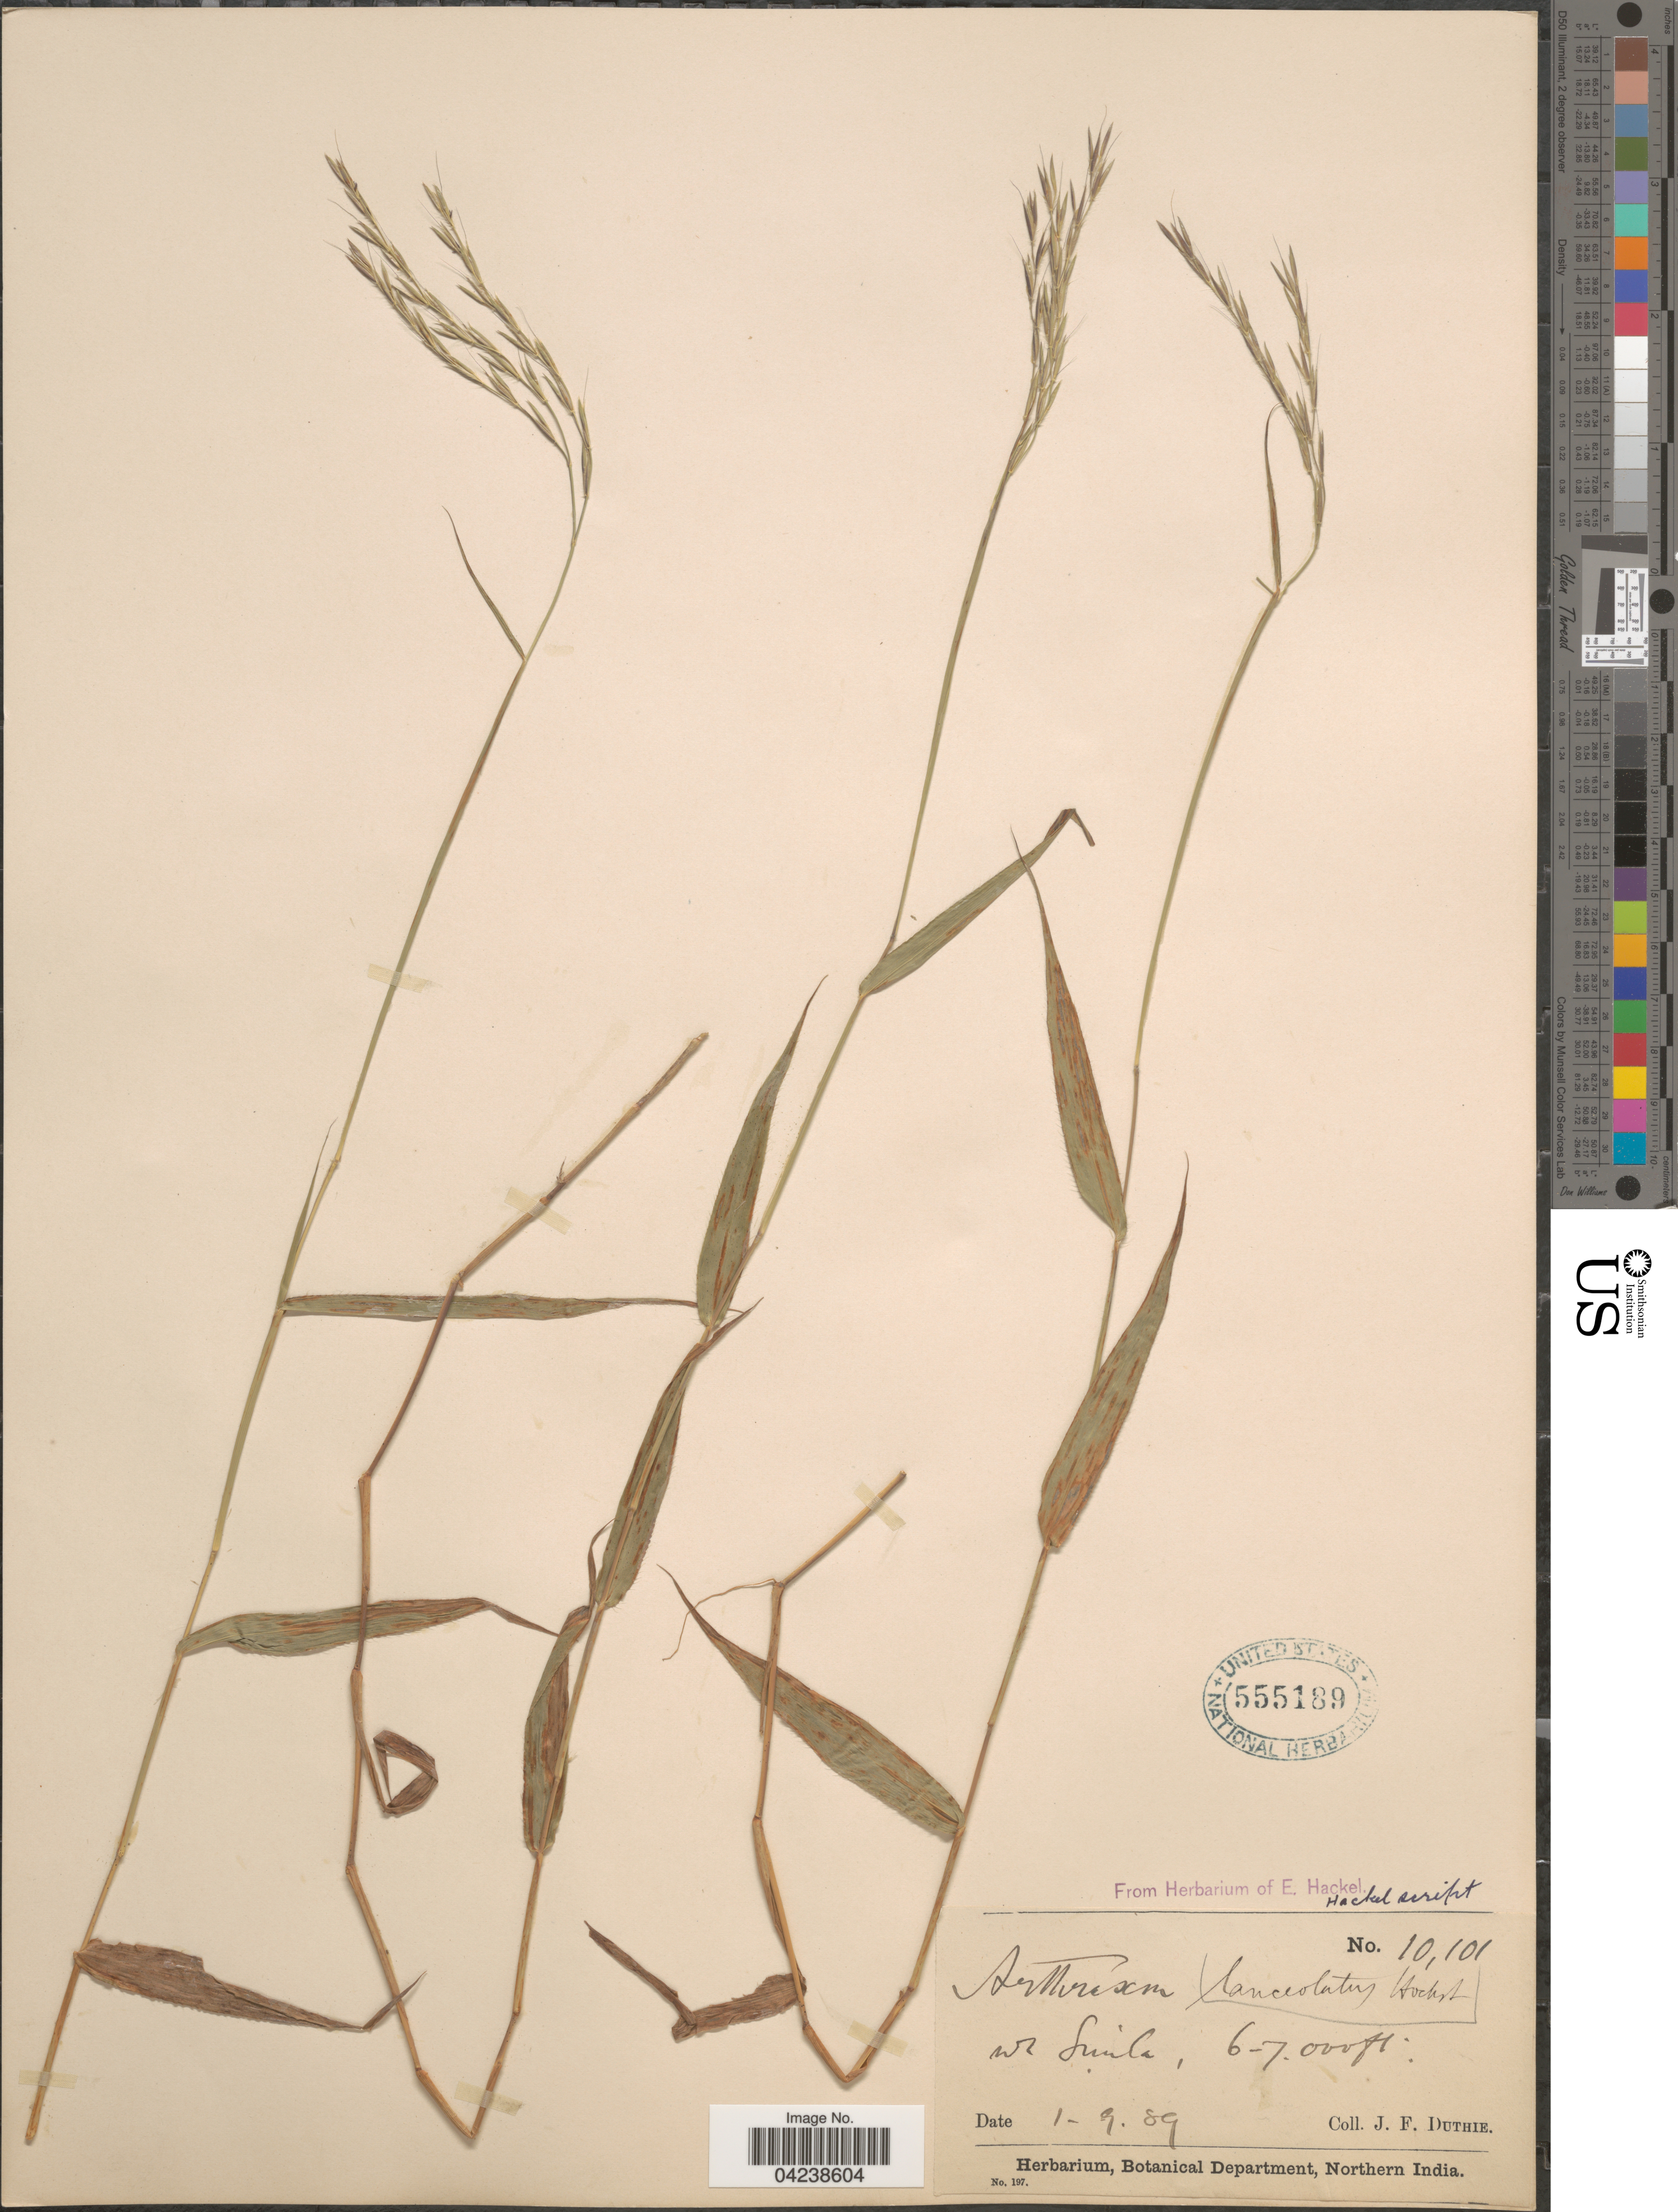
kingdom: Plantae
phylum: Tracheophyta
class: Liliopsida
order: Poales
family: Poaceae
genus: Arthraxon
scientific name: Arthraxon lanceolatus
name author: (Roxb.) Hochst.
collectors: J. F. Duthie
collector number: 10101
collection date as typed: Transcribed d/m/y: 1/9/89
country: India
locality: Nr [interpreted] Simla.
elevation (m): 1829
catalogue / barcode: US 555189